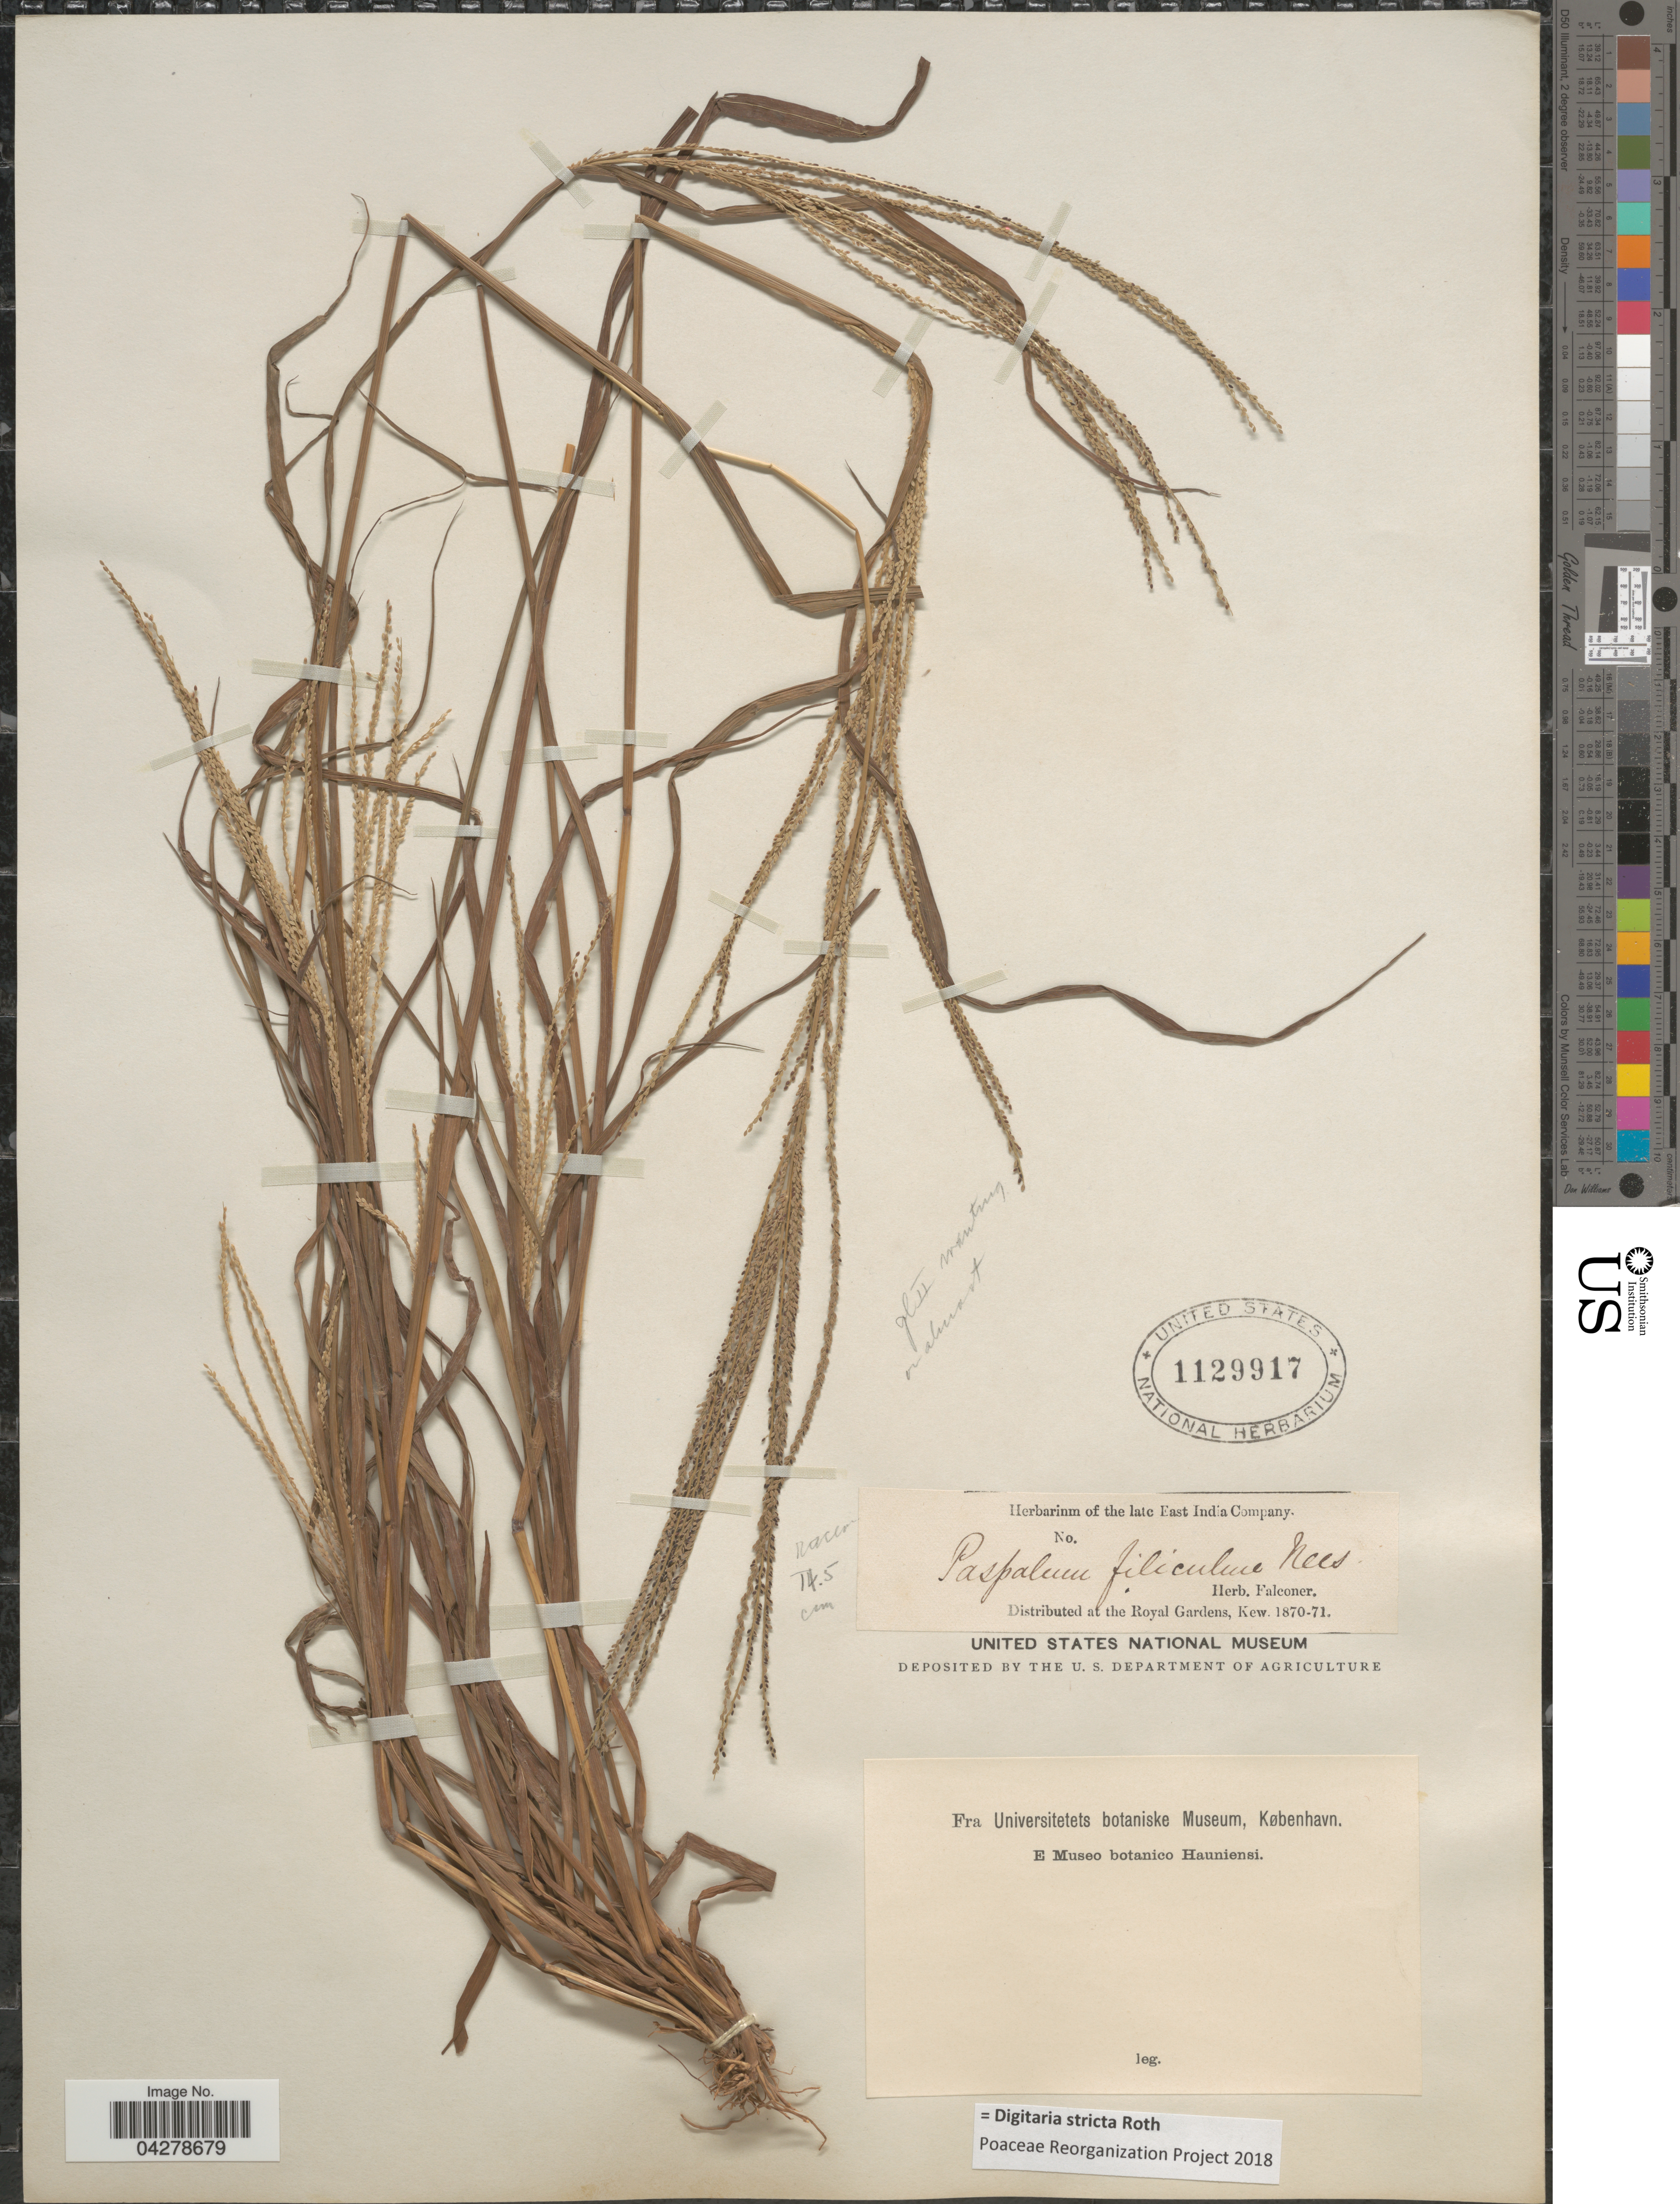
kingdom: Plantae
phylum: Tracheophyta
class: Liliopsida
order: Poales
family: Poaceae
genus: Digitaria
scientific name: Digitaria stricta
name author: Roth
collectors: ex herb. Falconer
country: India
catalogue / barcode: US 1129917